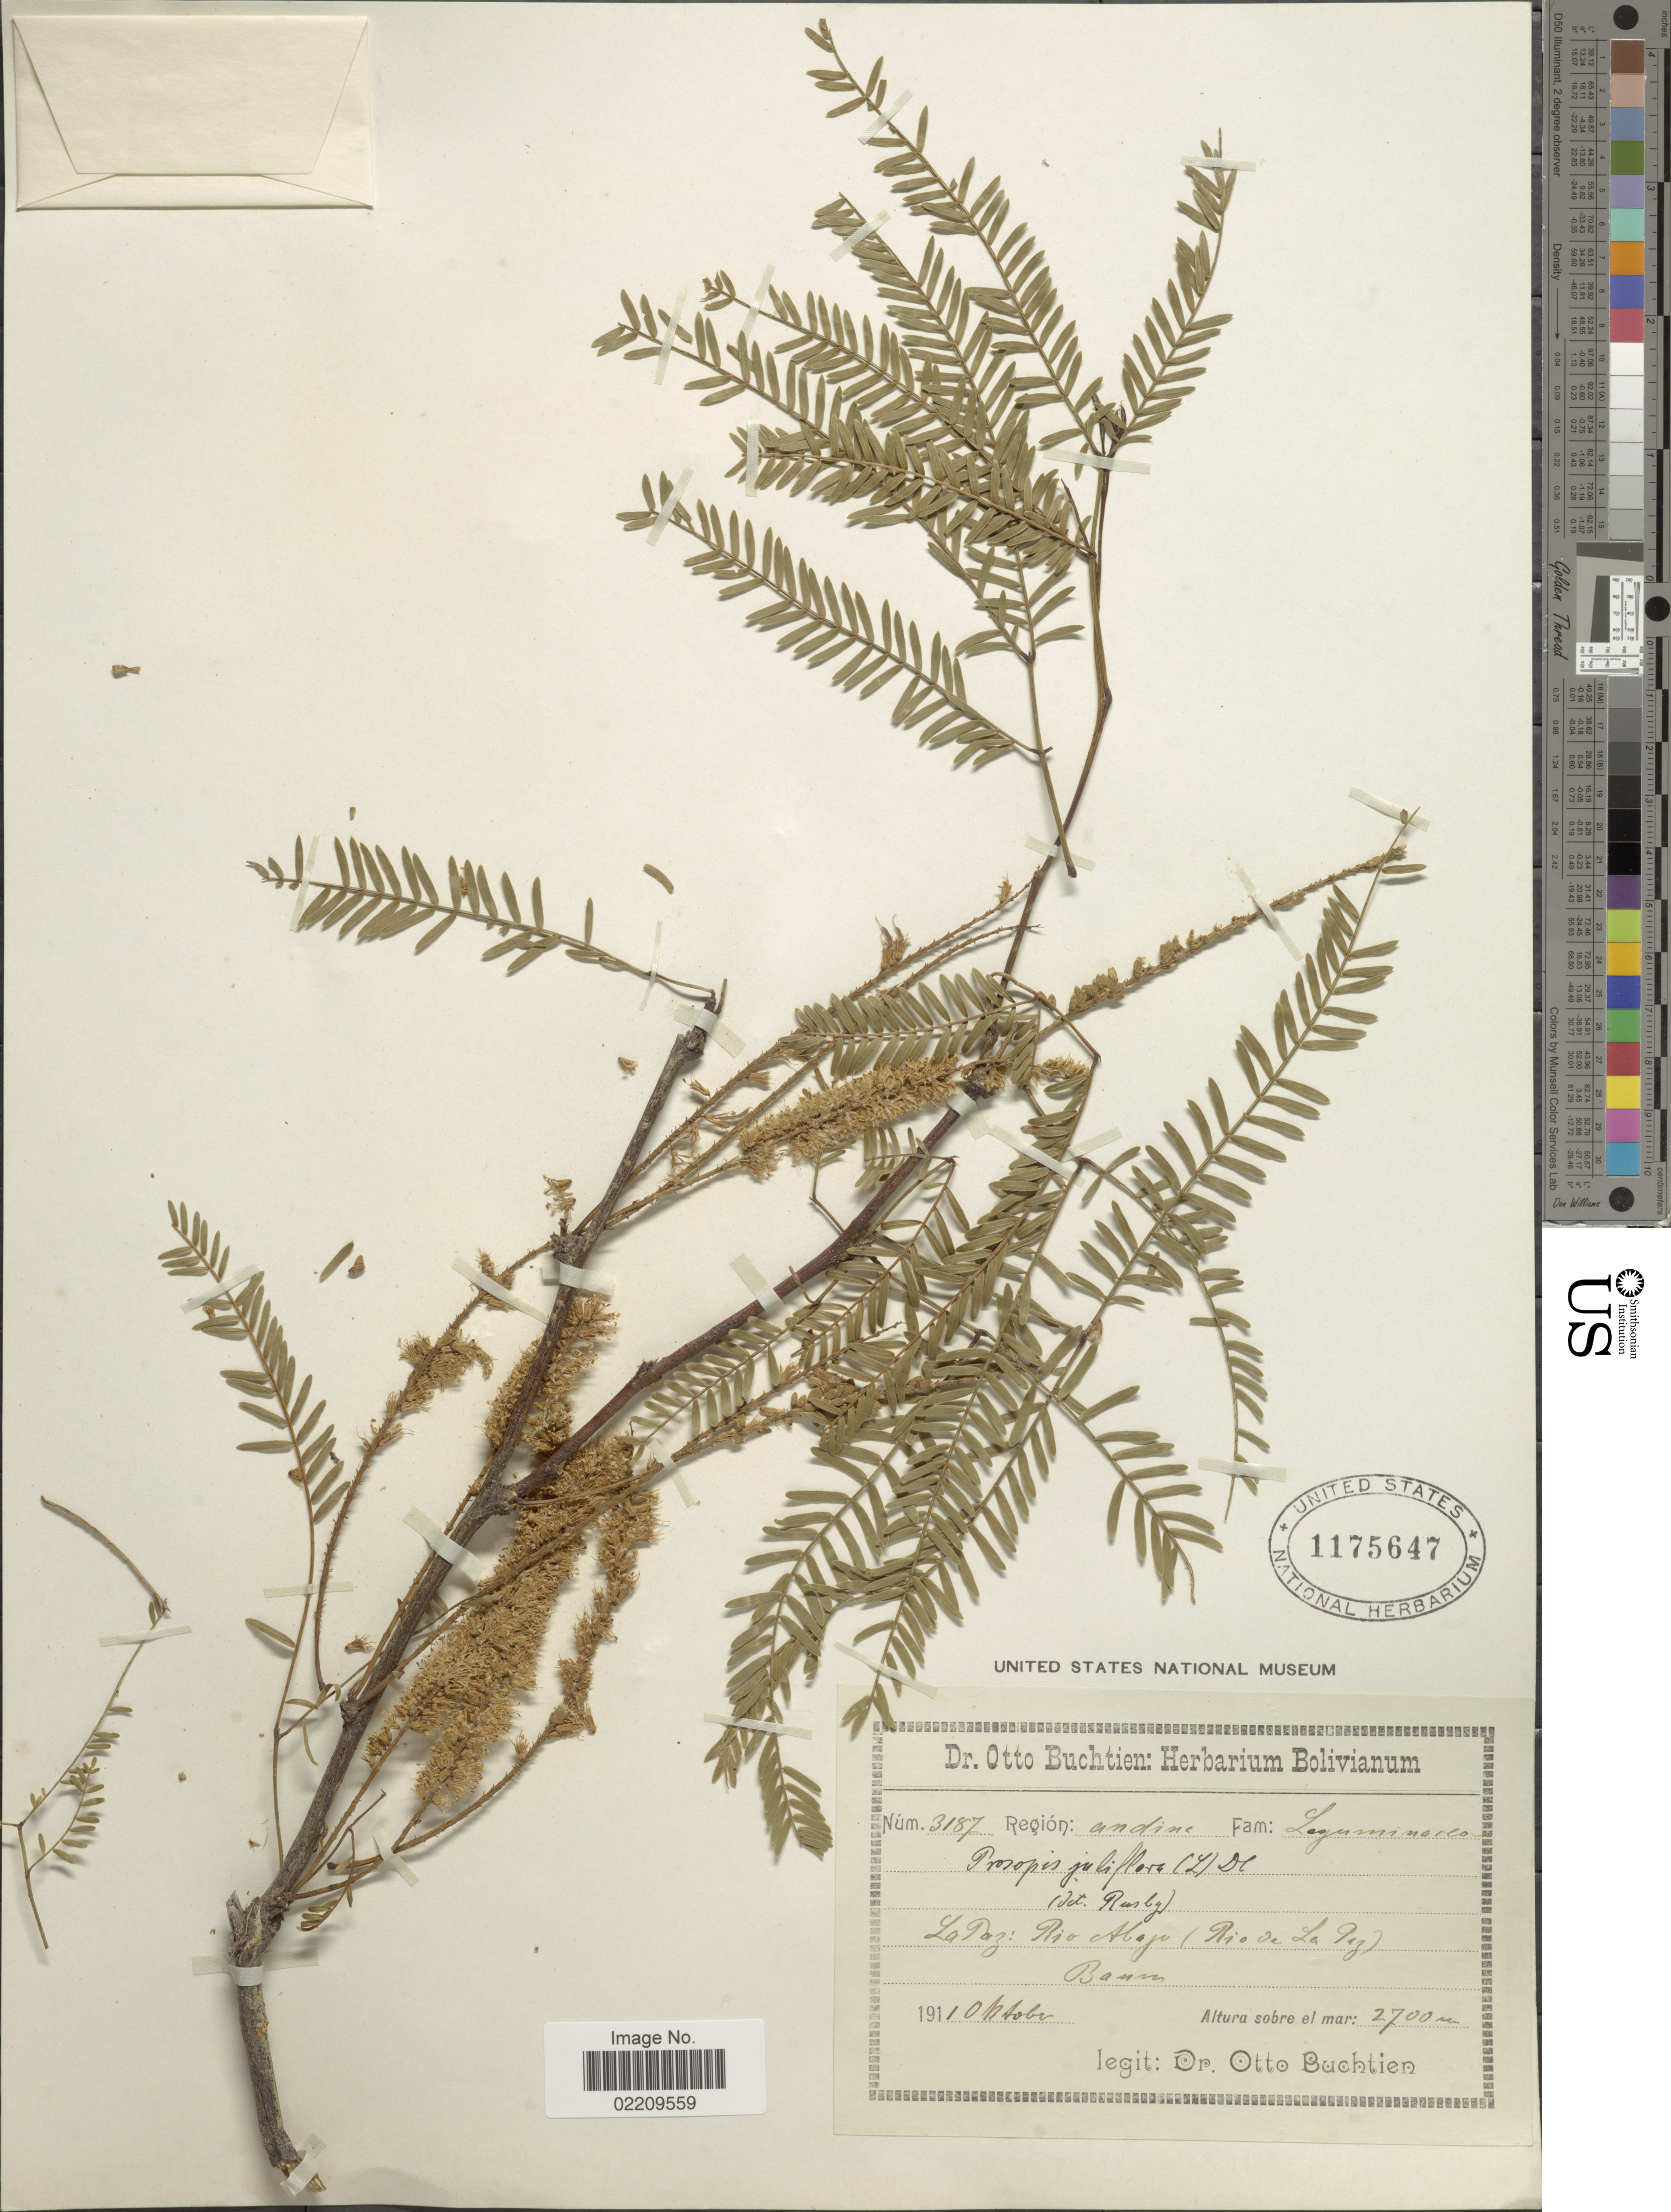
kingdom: Plantae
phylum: Tracheophyta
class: Magnoliopsida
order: Fabales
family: Fabaceae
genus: Neltuma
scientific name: Neltuma sp.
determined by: Strong, Mark T., (BOT), Smithsonian Institution - National Museum of Natural History (UNITED STATES)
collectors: O. Buchtien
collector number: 3187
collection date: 1911-10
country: Bolivia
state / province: La Paz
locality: Region: Andine. La Paz: Rio Abajo ( Rio de La Paz).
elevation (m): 2700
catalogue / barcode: US 1175647